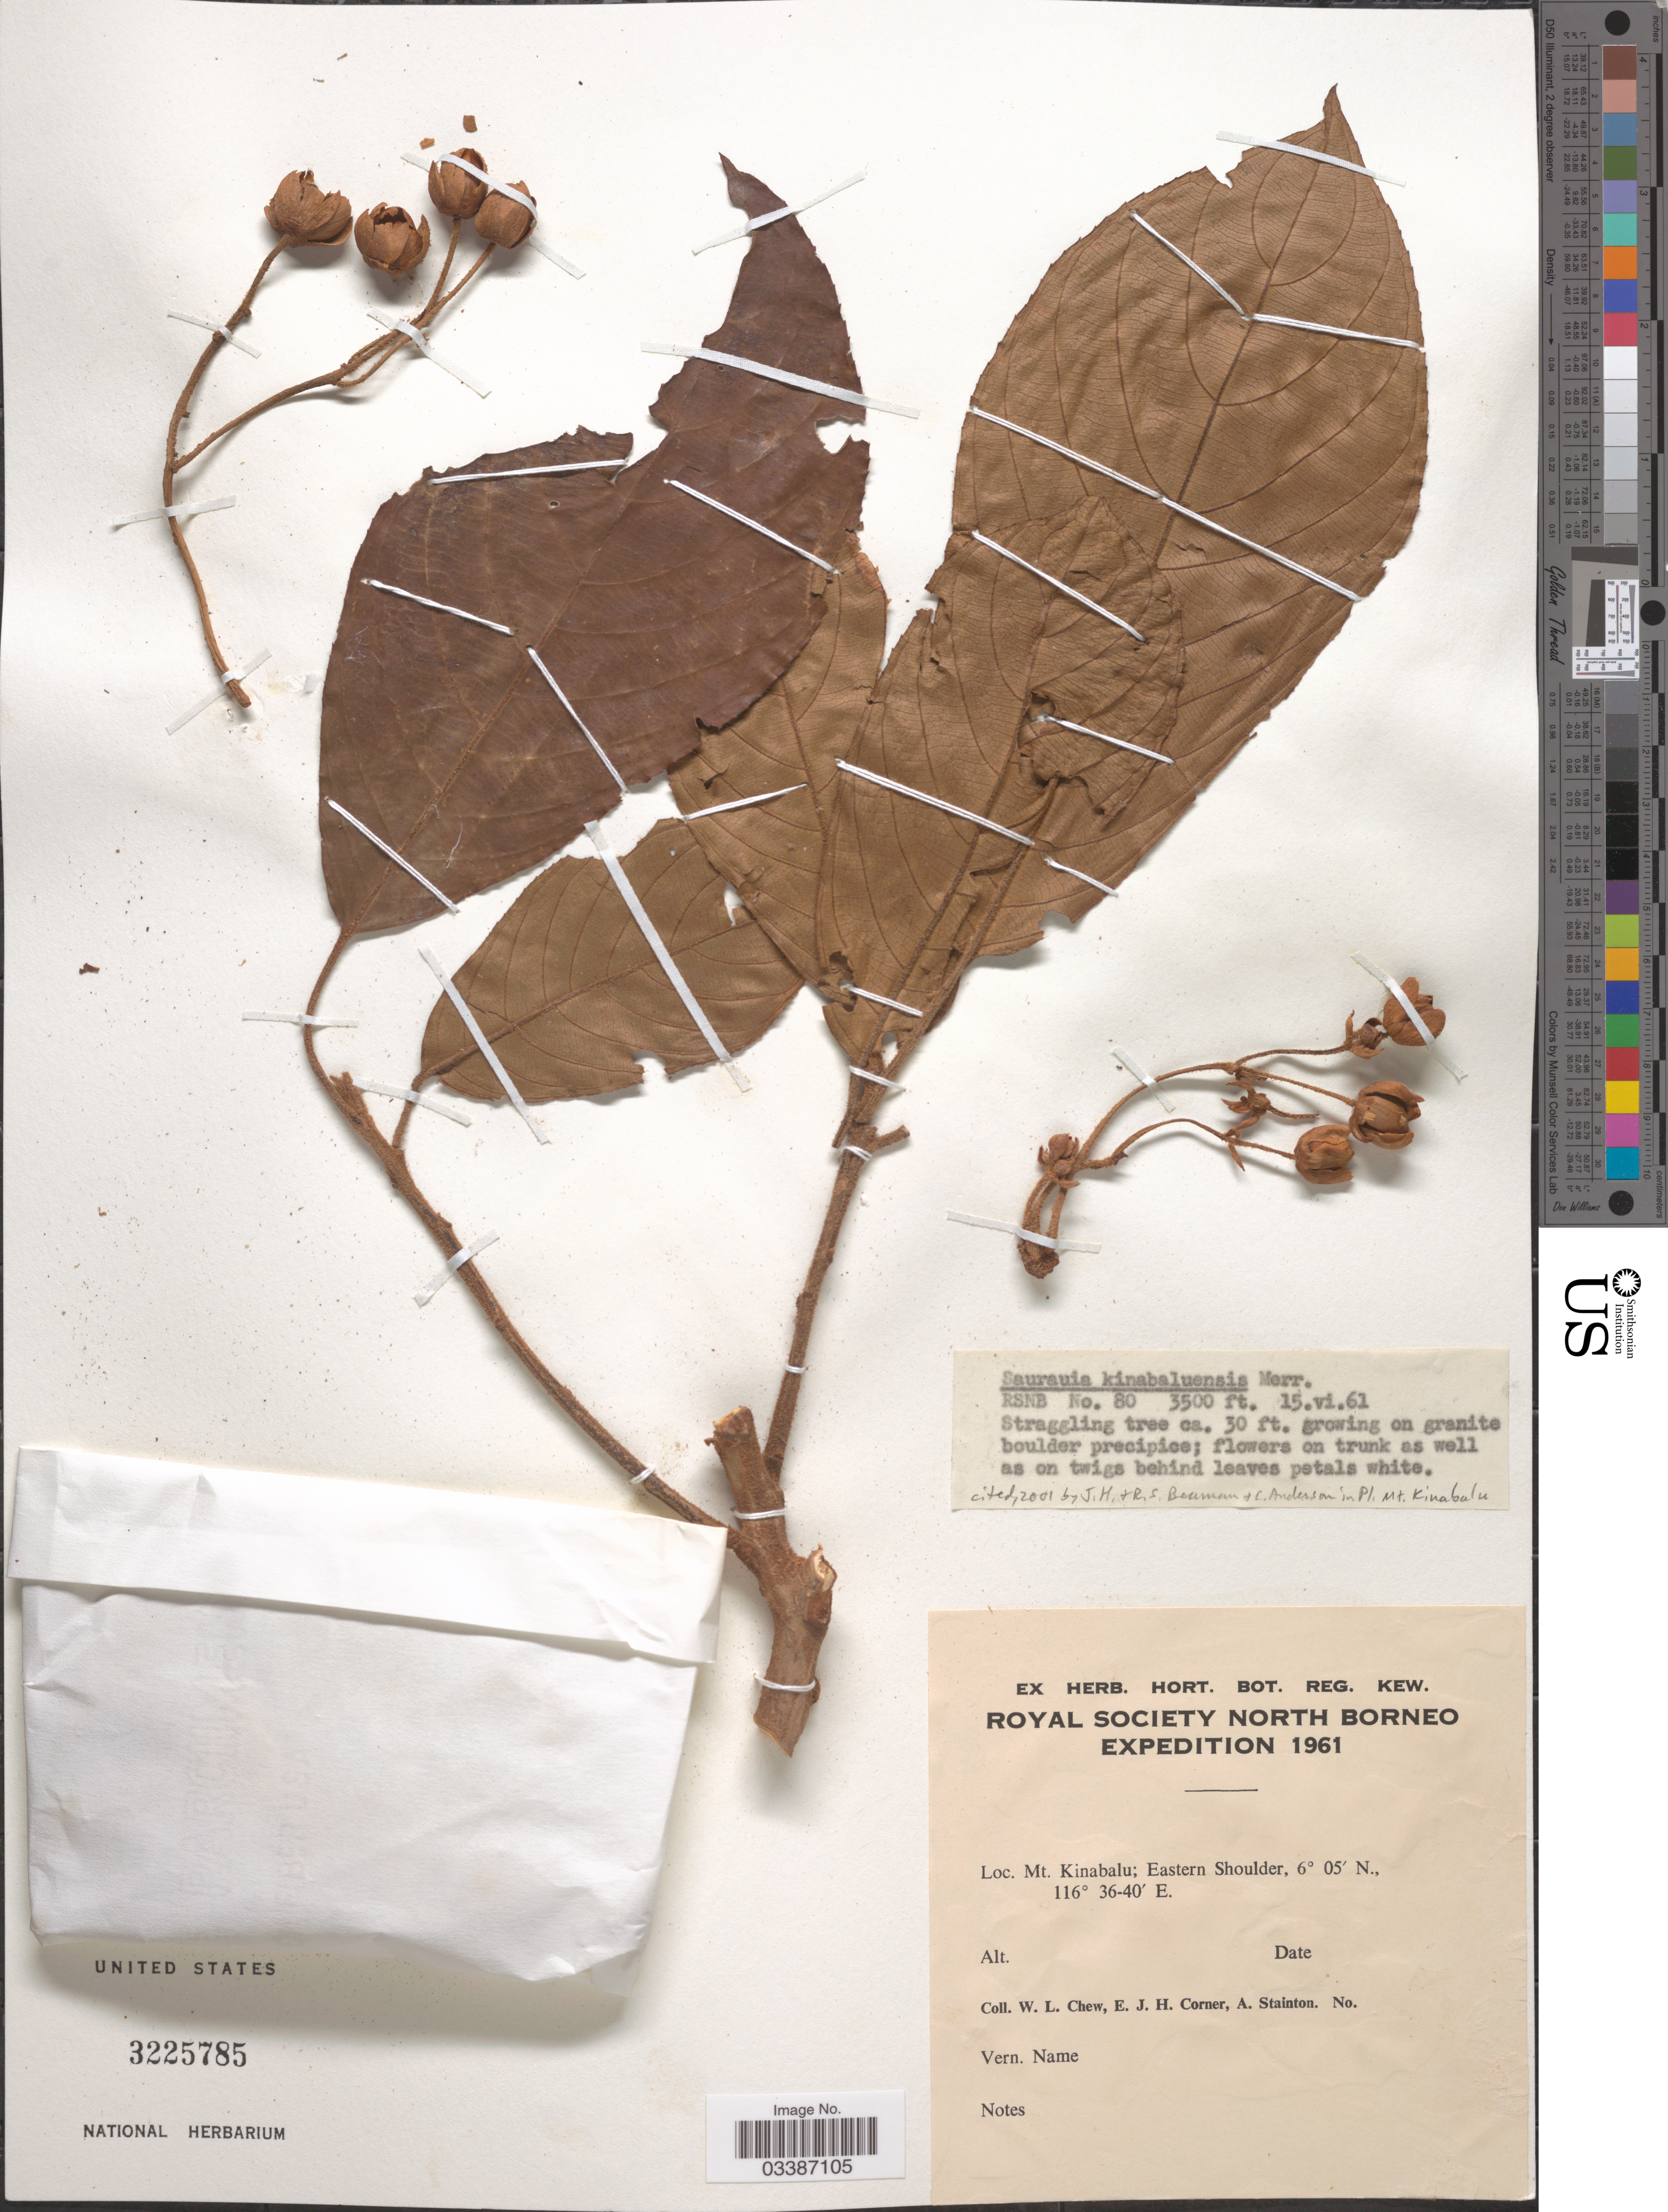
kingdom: Plantae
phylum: Tracheophyta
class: Magnoliopsida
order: Ericales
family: Actinidiaceae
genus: Saurauia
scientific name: Saurauia kinabaluensis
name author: Merr.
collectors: W. Chew, E. Corner & A. Stainton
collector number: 80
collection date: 1961-06-15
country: Malaysia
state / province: Sabah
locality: Mt. Kinabalu; Eastern Shoulder.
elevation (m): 1067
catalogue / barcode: US 3225785